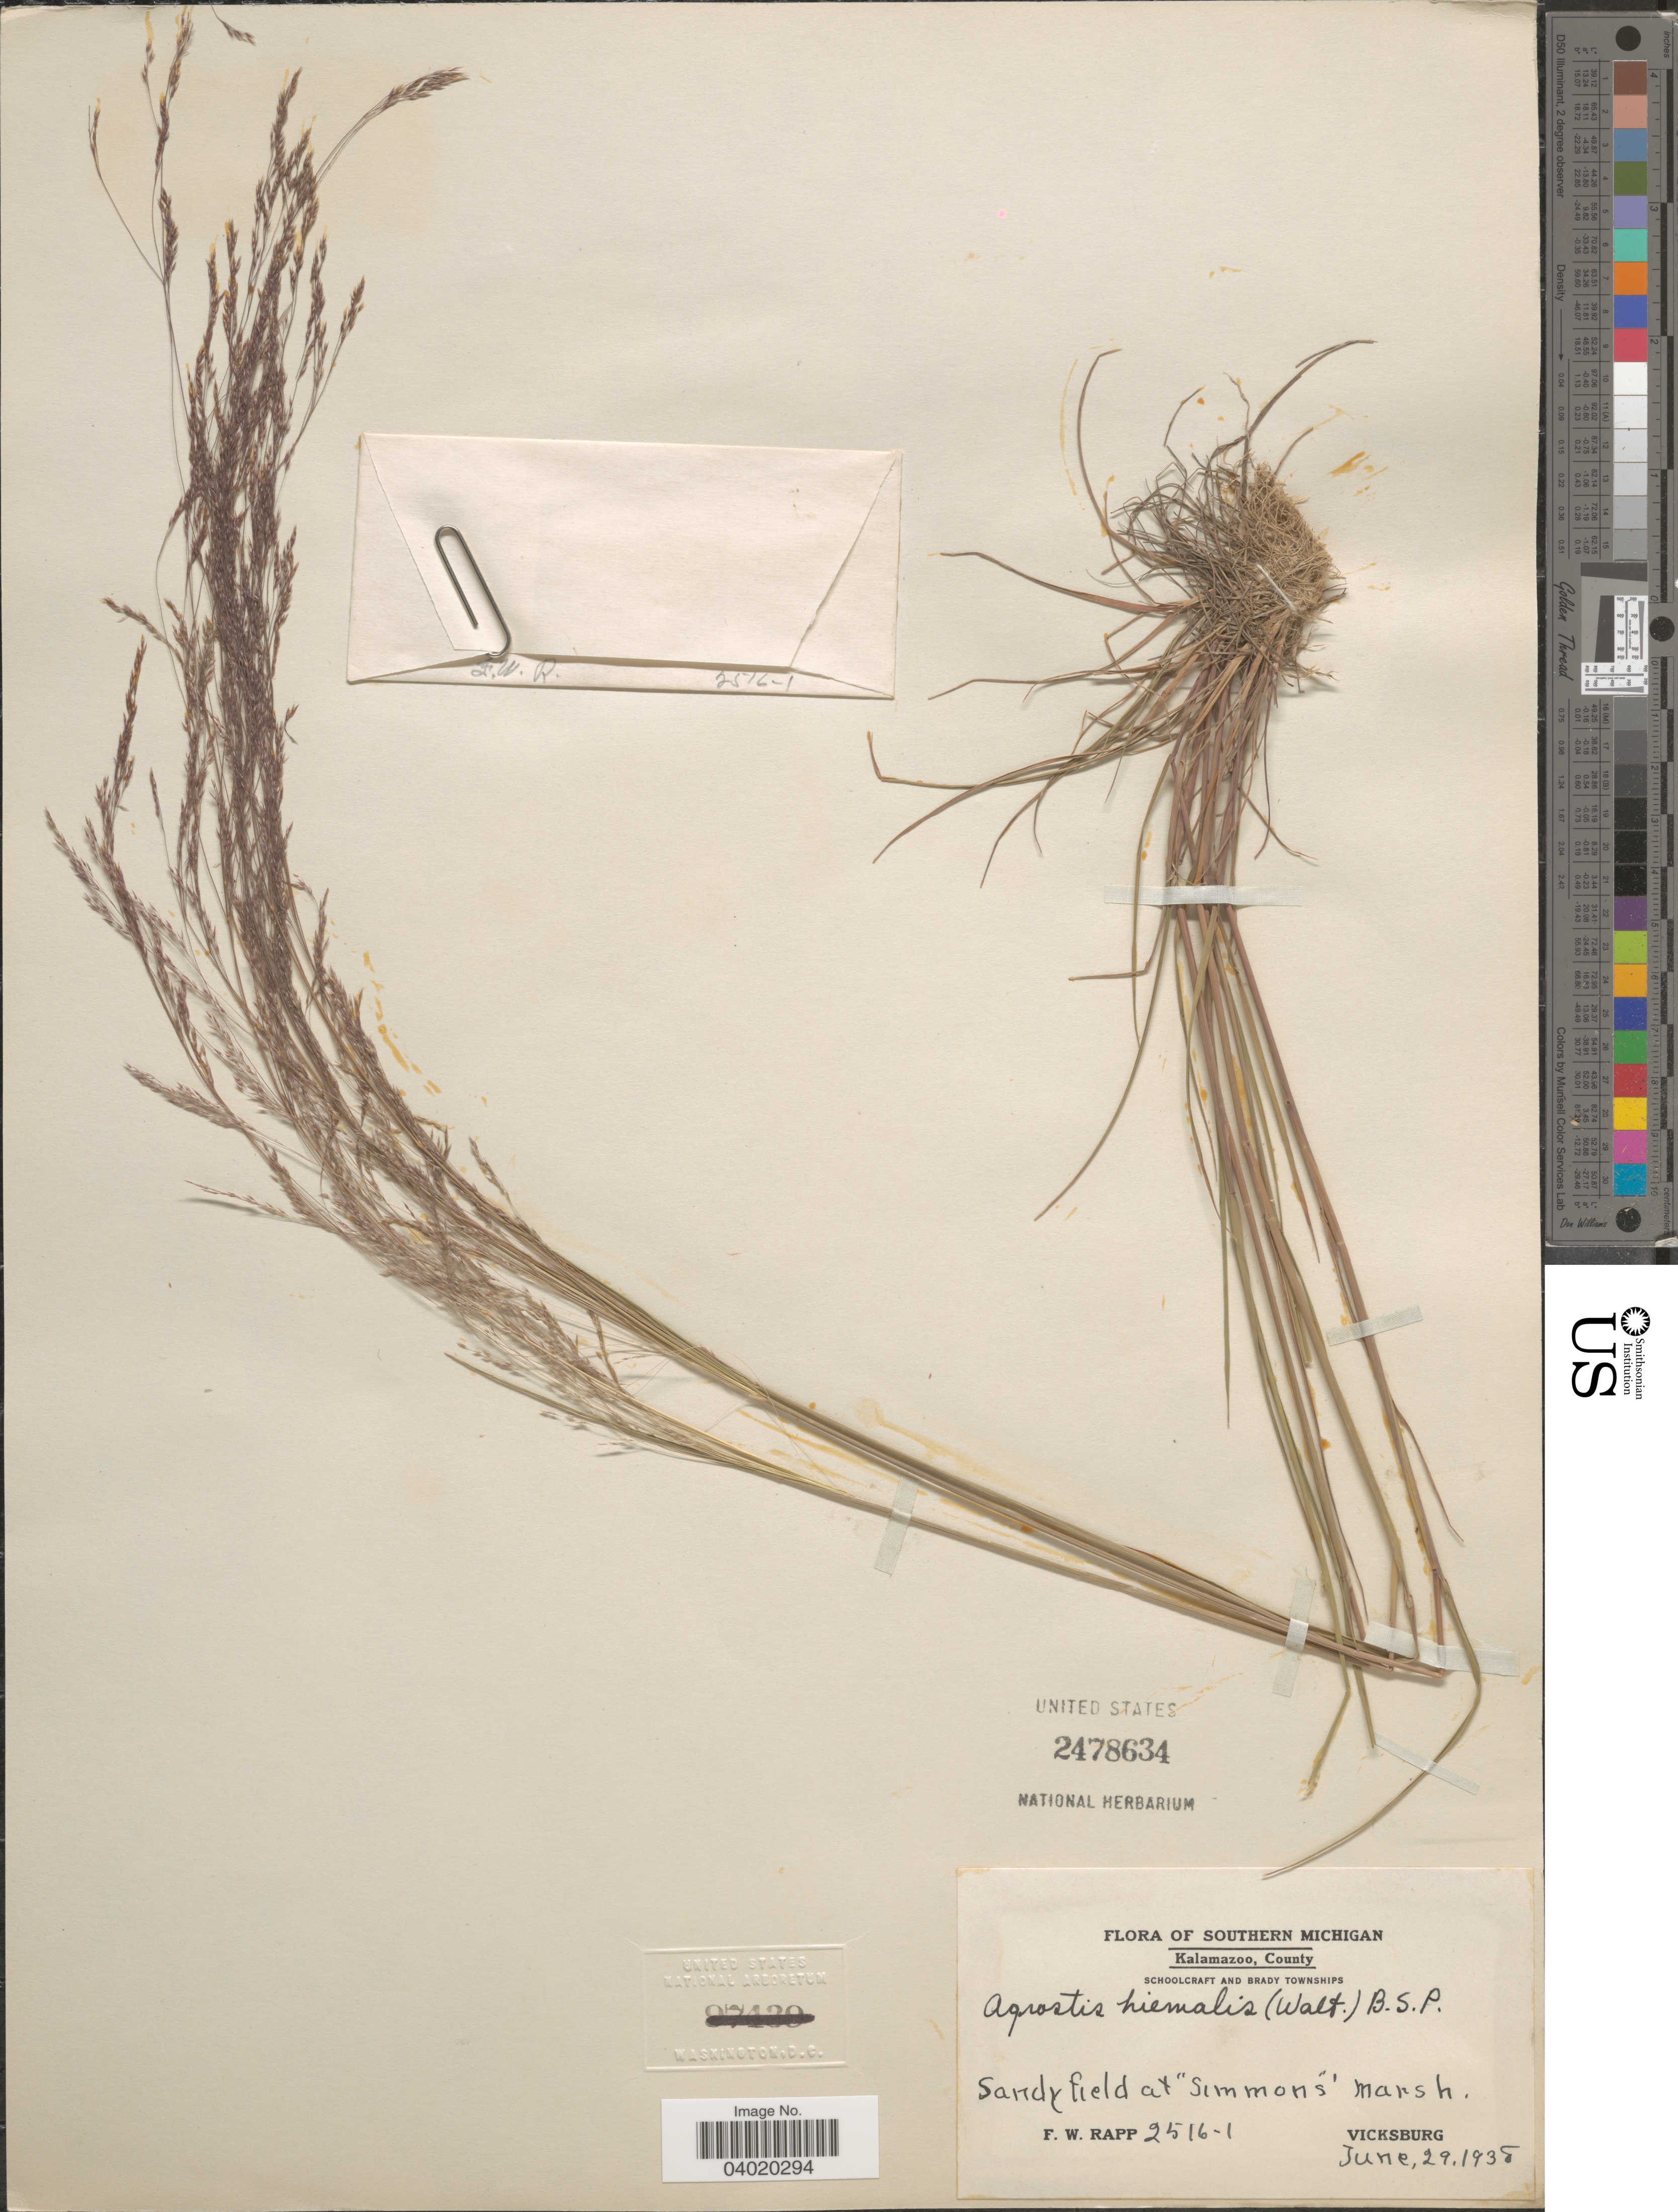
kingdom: Plantae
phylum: Tracheophyta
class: Liliopsida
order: Poales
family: Poaceae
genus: Agrostis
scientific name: Agrostis hyemalis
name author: (Walter) Britton et al.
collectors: F. Rapp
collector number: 2516-1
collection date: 1938-06-29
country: United States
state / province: Michigan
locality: Southern Michigan. Kalamazoo, County. Schoolcraft and Brady Townships. At "Simmons" marsh. Vicksburg.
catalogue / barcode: US 2478634